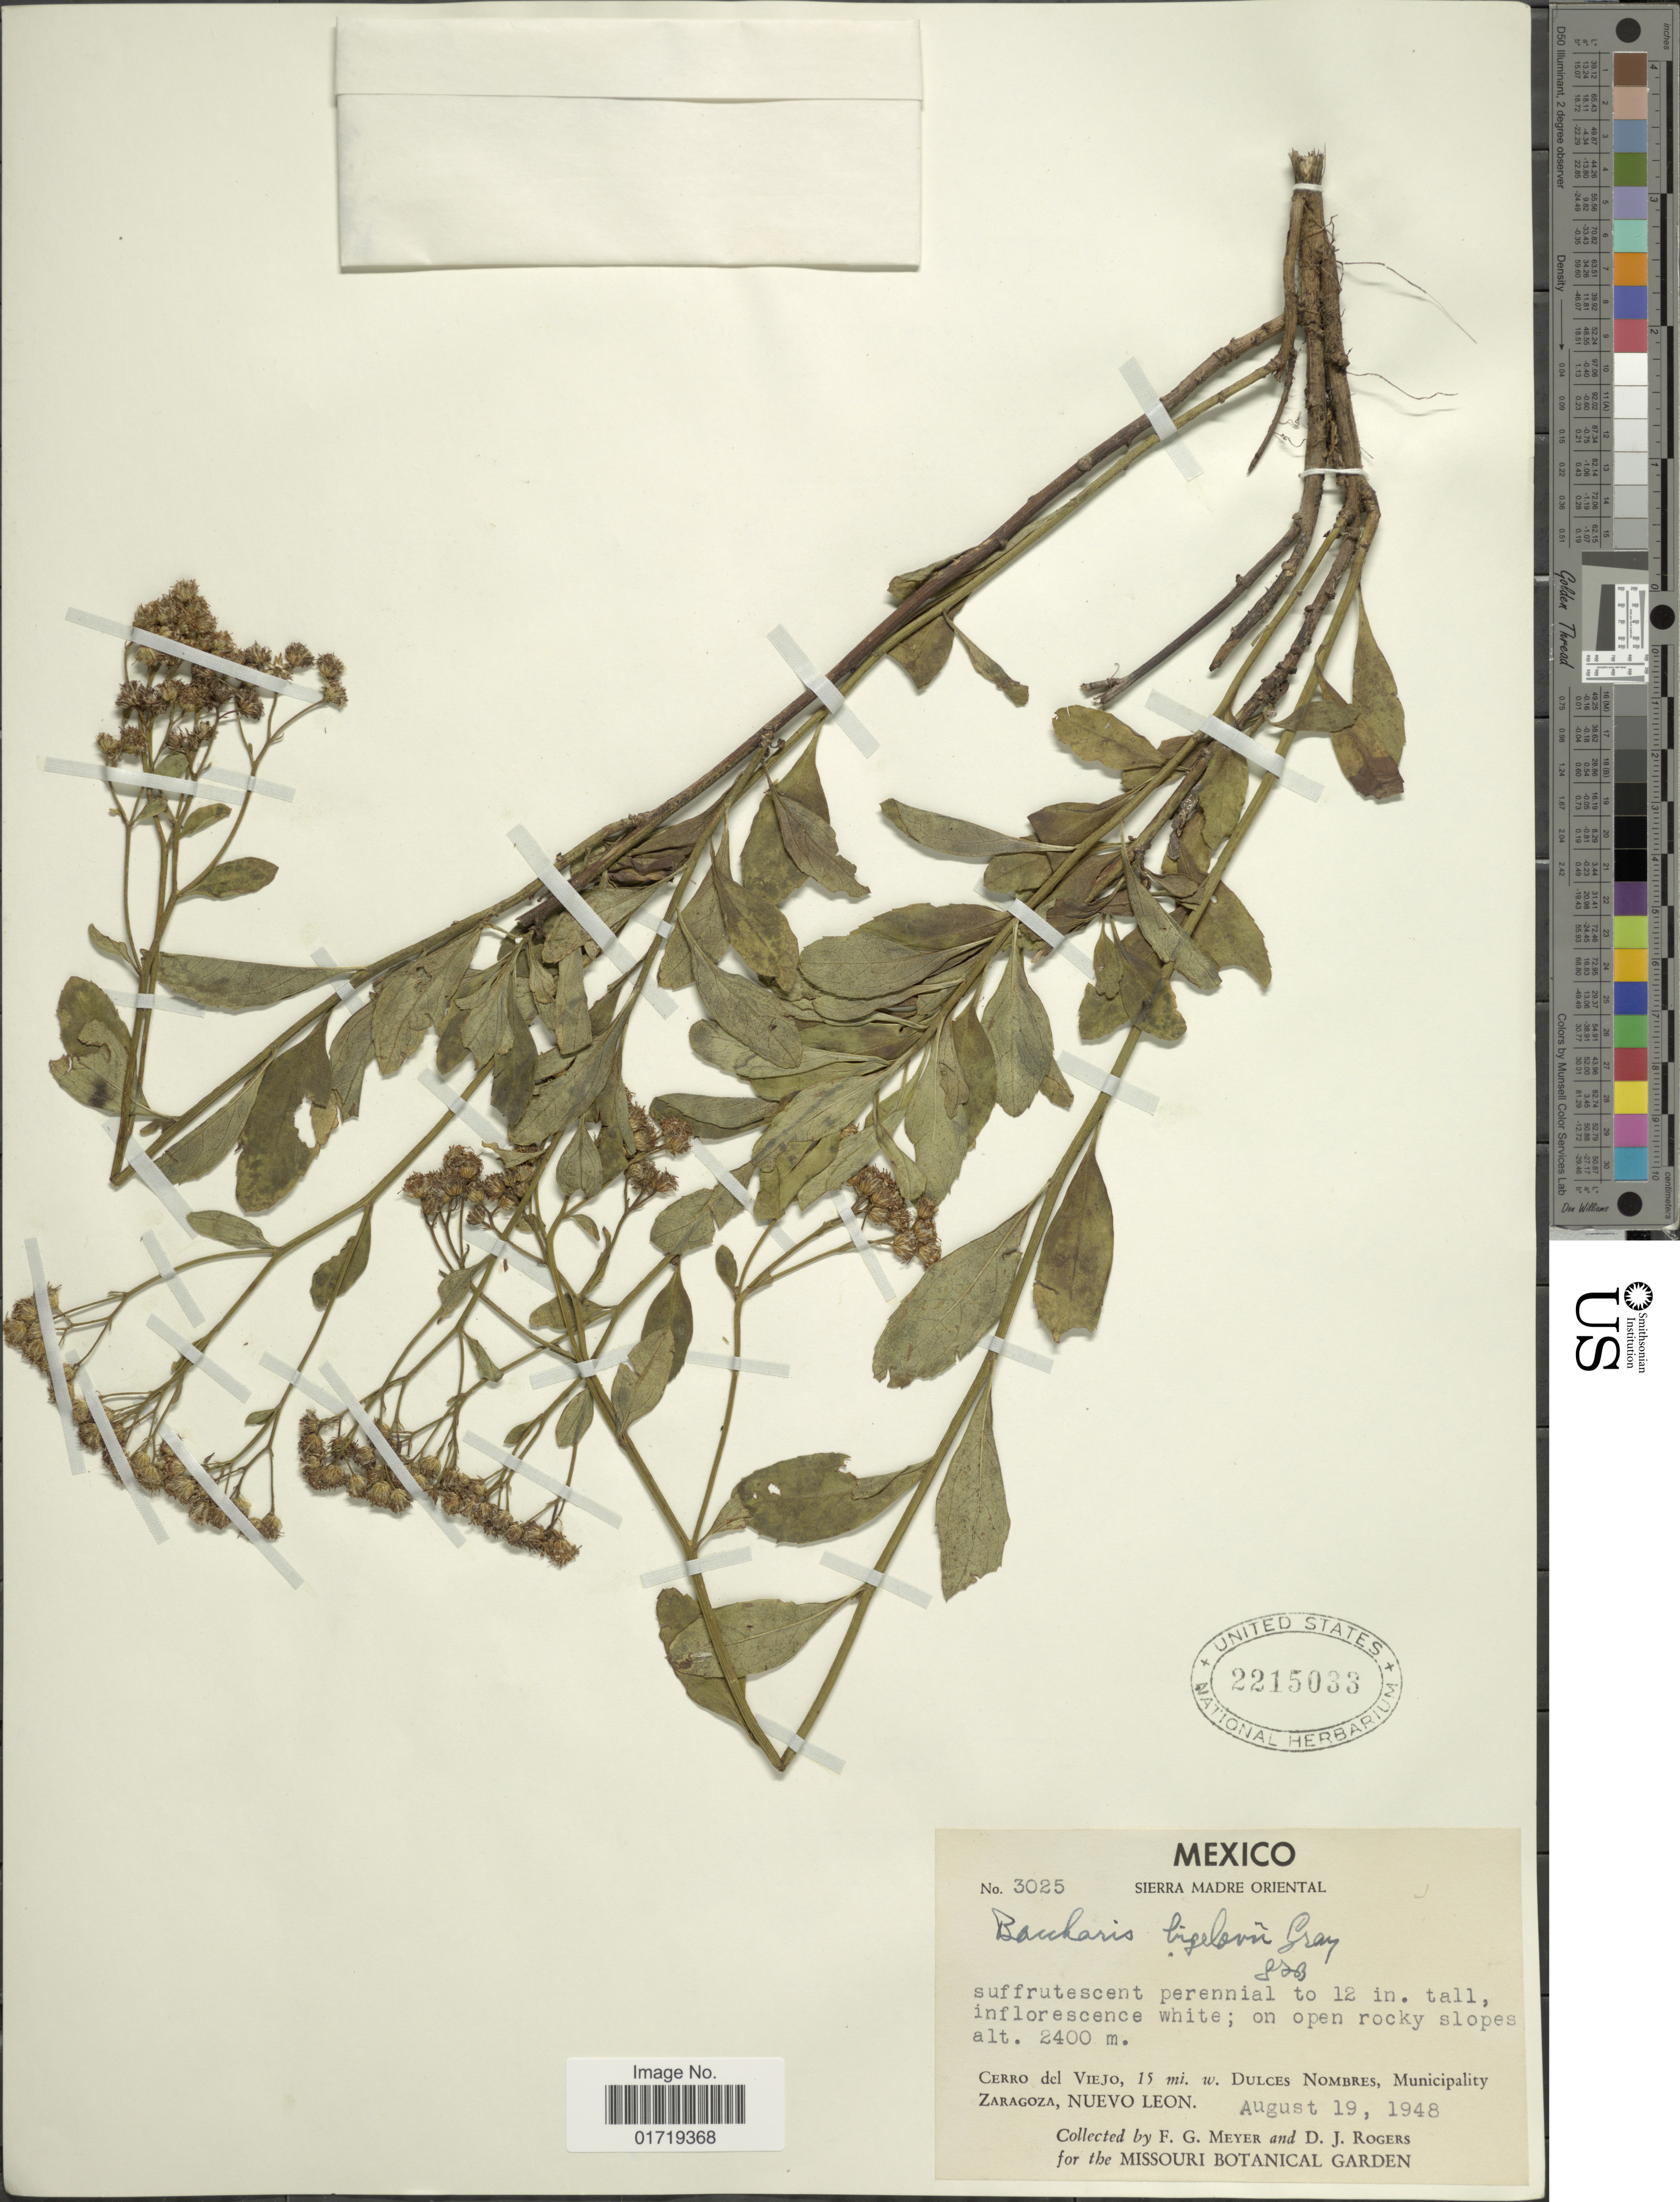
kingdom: Plantae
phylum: Tracheophyta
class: Magnoliopsida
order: Asterales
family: Asteraceae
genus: Baccharis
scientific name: Baccharis bigelovii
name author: A. Gray in Torr.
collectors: F. G. Meyer & D. J. Rogers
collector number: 3025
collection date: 1948-08-19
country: Mexico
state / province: Nuevo León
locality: Sierra Madre Oriental, Cerro del Viejo, 15 mi. w. Dulces Nombres, Municipality Zaragoza, Nuevo Leon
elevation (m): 2400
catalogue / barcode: US 2215033